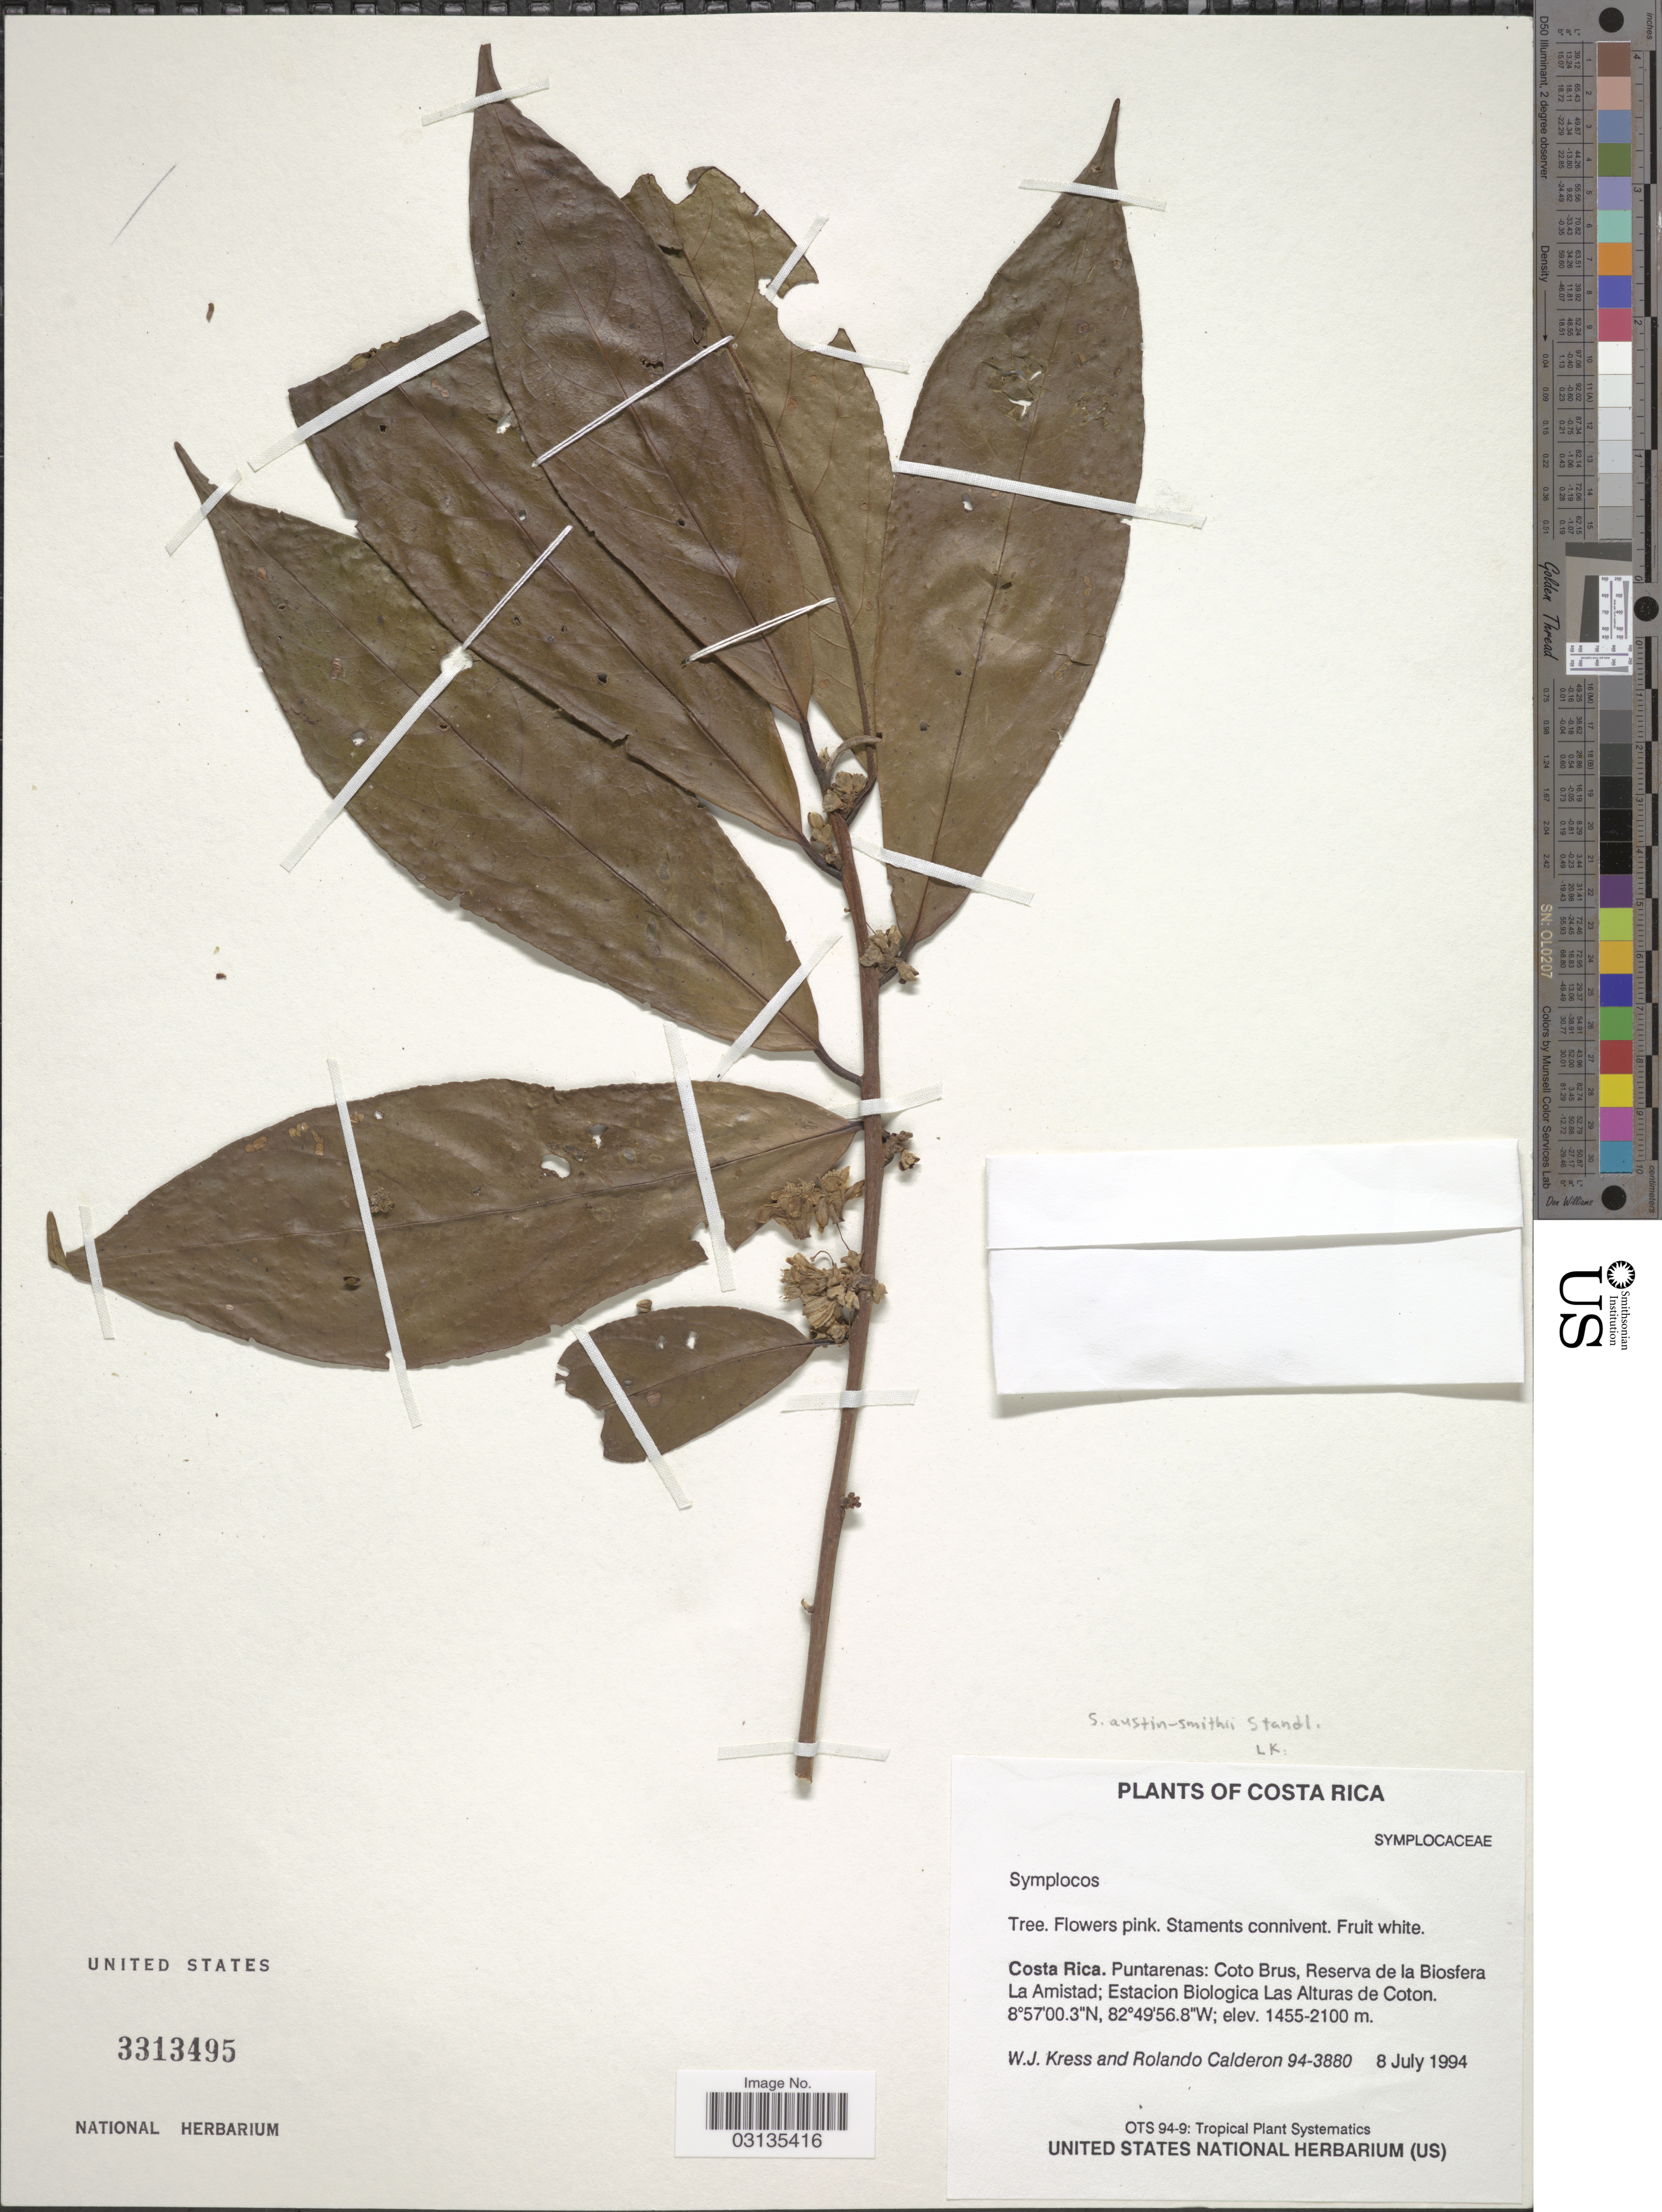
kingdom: Plantae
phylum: Tracheophyta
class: Magnoliopsida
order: Ericales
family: Symplocaceae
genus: Symplocos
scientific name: Symplocos austin-smithii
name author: Standl.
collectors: W. J. Kress & R. Calderon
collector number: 94-3880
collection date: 1994-07-08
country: Costa Rica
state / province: Puntarenas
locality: Coto Brus, Reserva de la Biosfera La Amistad; Estacion Biologica Las Alturas de Coton.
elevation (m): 1455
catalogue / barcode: US 3313495